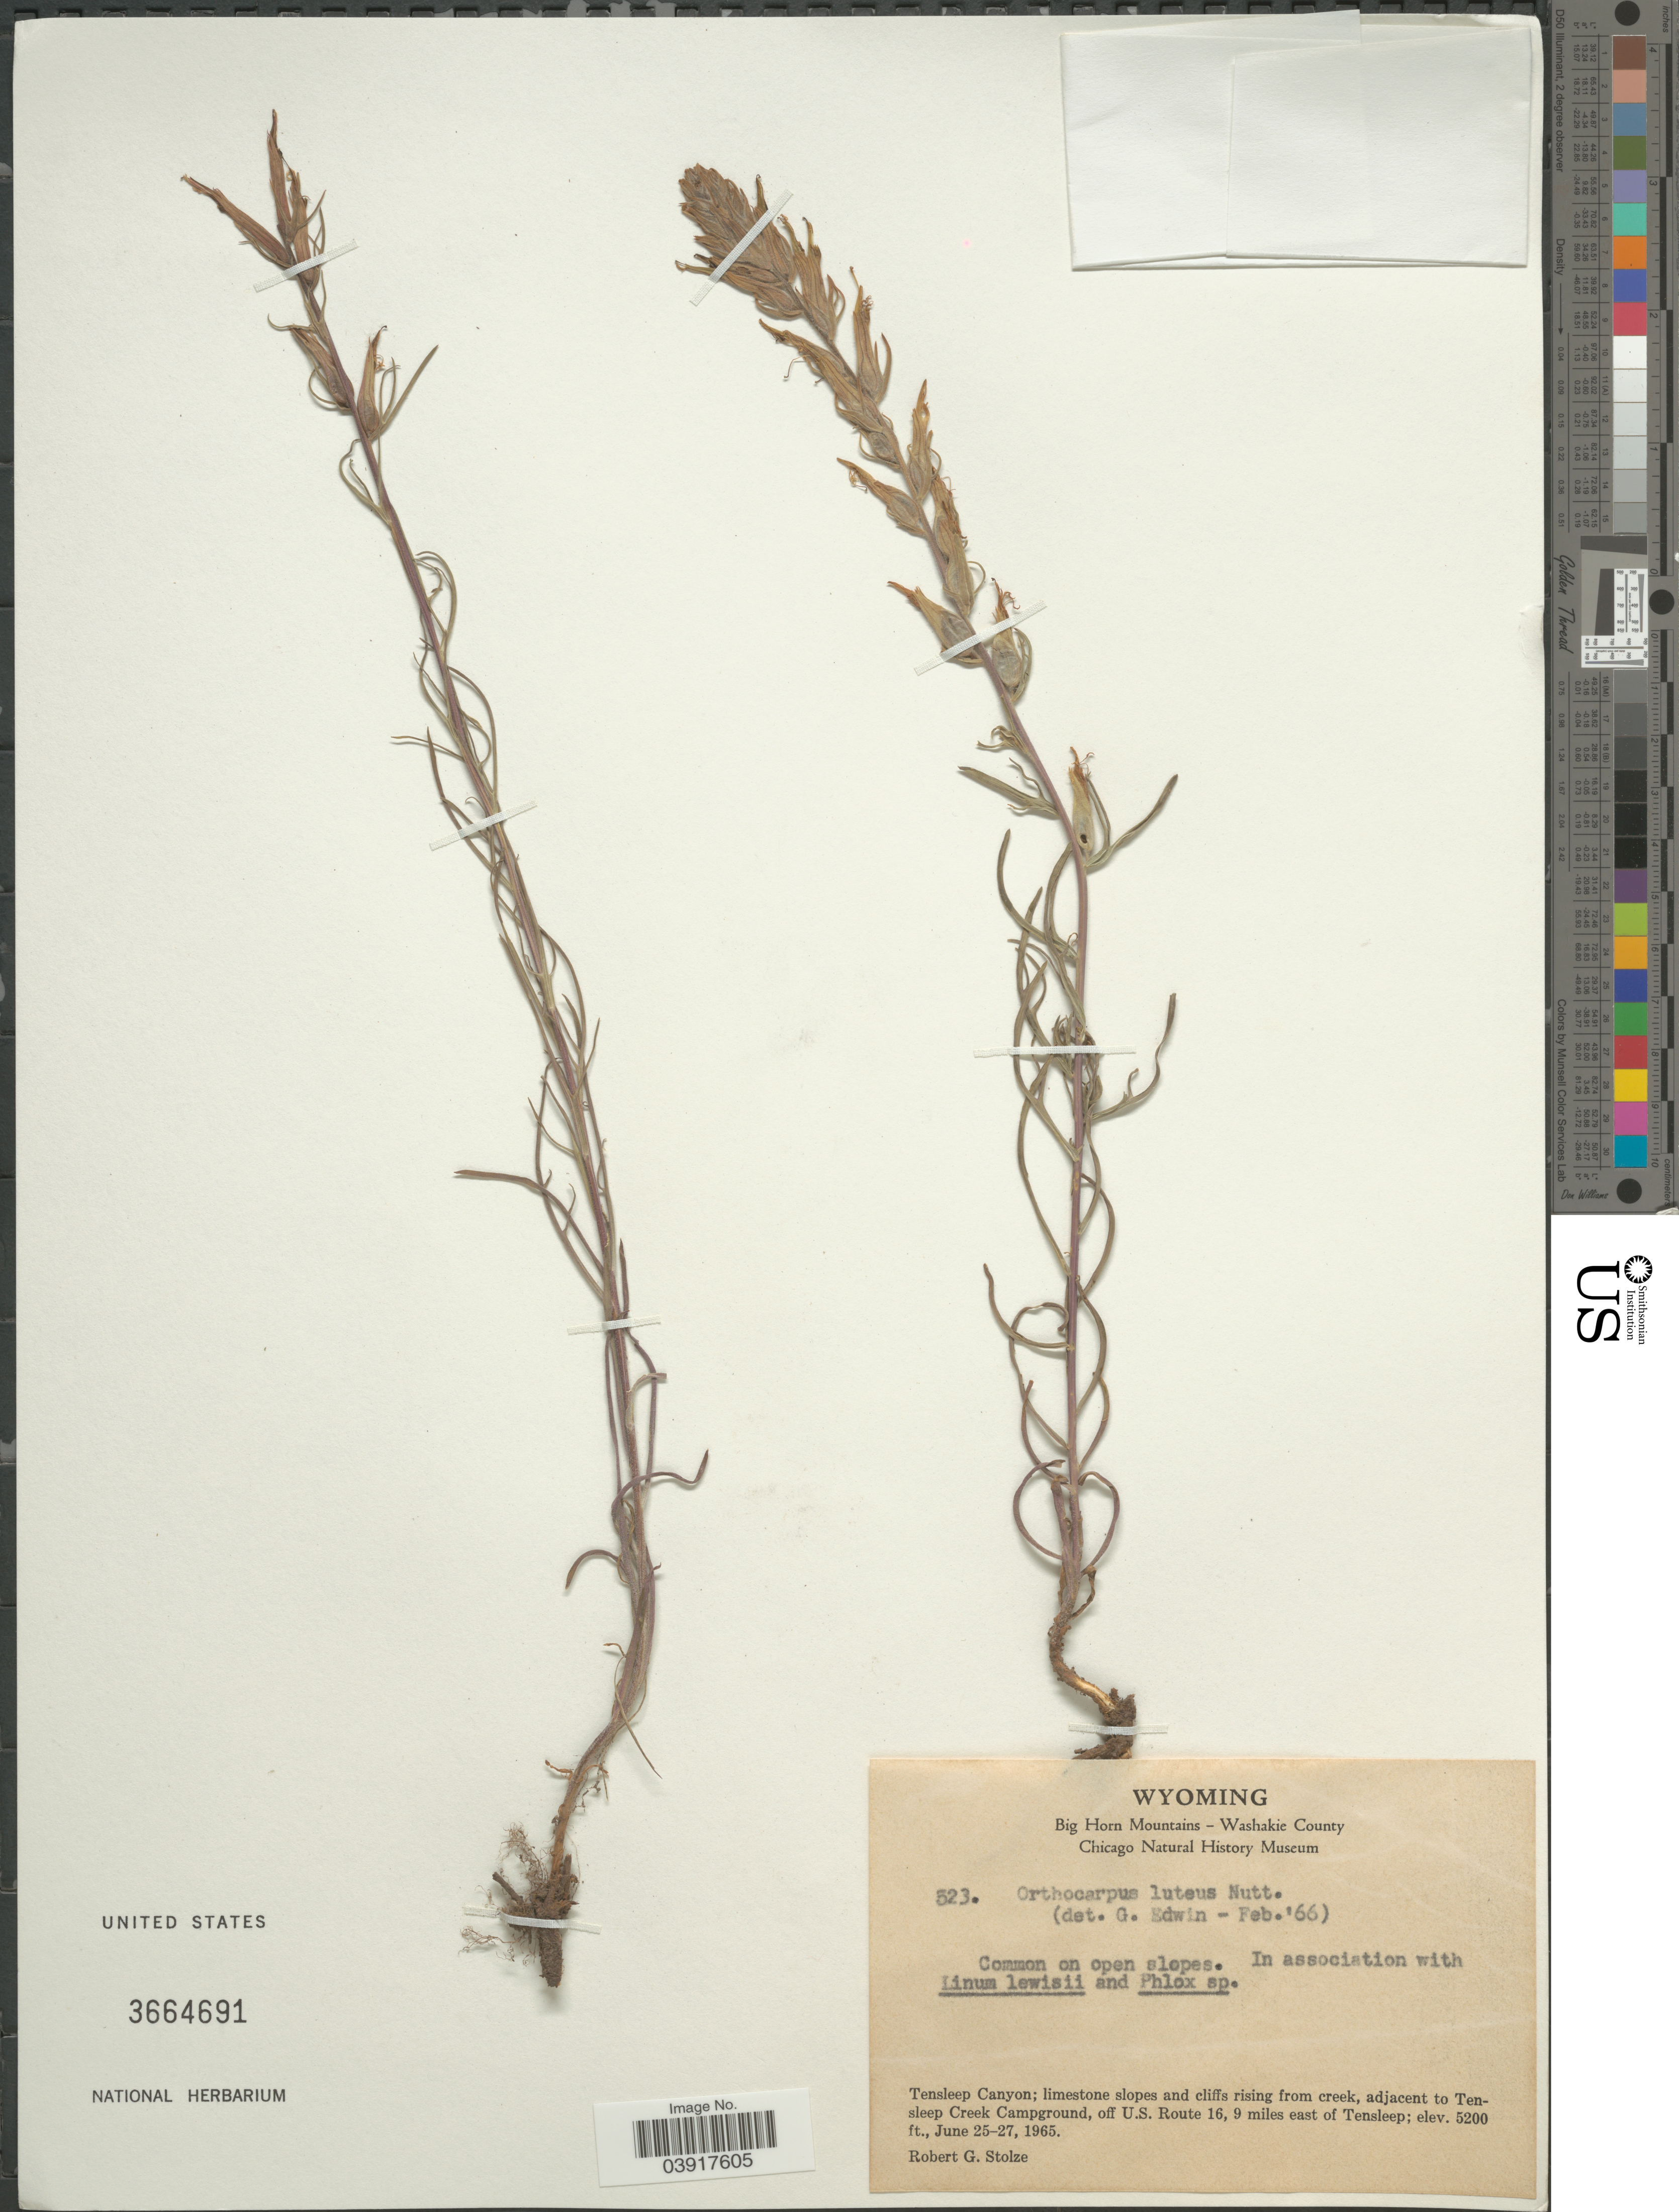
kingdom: Plantae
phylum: Tracheophyta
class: Magnoliopsida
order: Lamiales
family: Orobanchaceae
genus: Orthocarpus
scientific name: Orthocarpus luteus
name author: Nutt.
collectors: R. G. Stolze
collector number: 523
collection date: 1965-06-25/1965-06-27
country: United States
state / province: Wyoming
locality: Big Horn Mountains - Washakie County. Tensleep Canyon; adjacent to Tensleep Creek Campground, off U.S. Route 16, 9 miles east of Tensleep.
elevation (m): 1585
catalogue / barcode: US 3664691